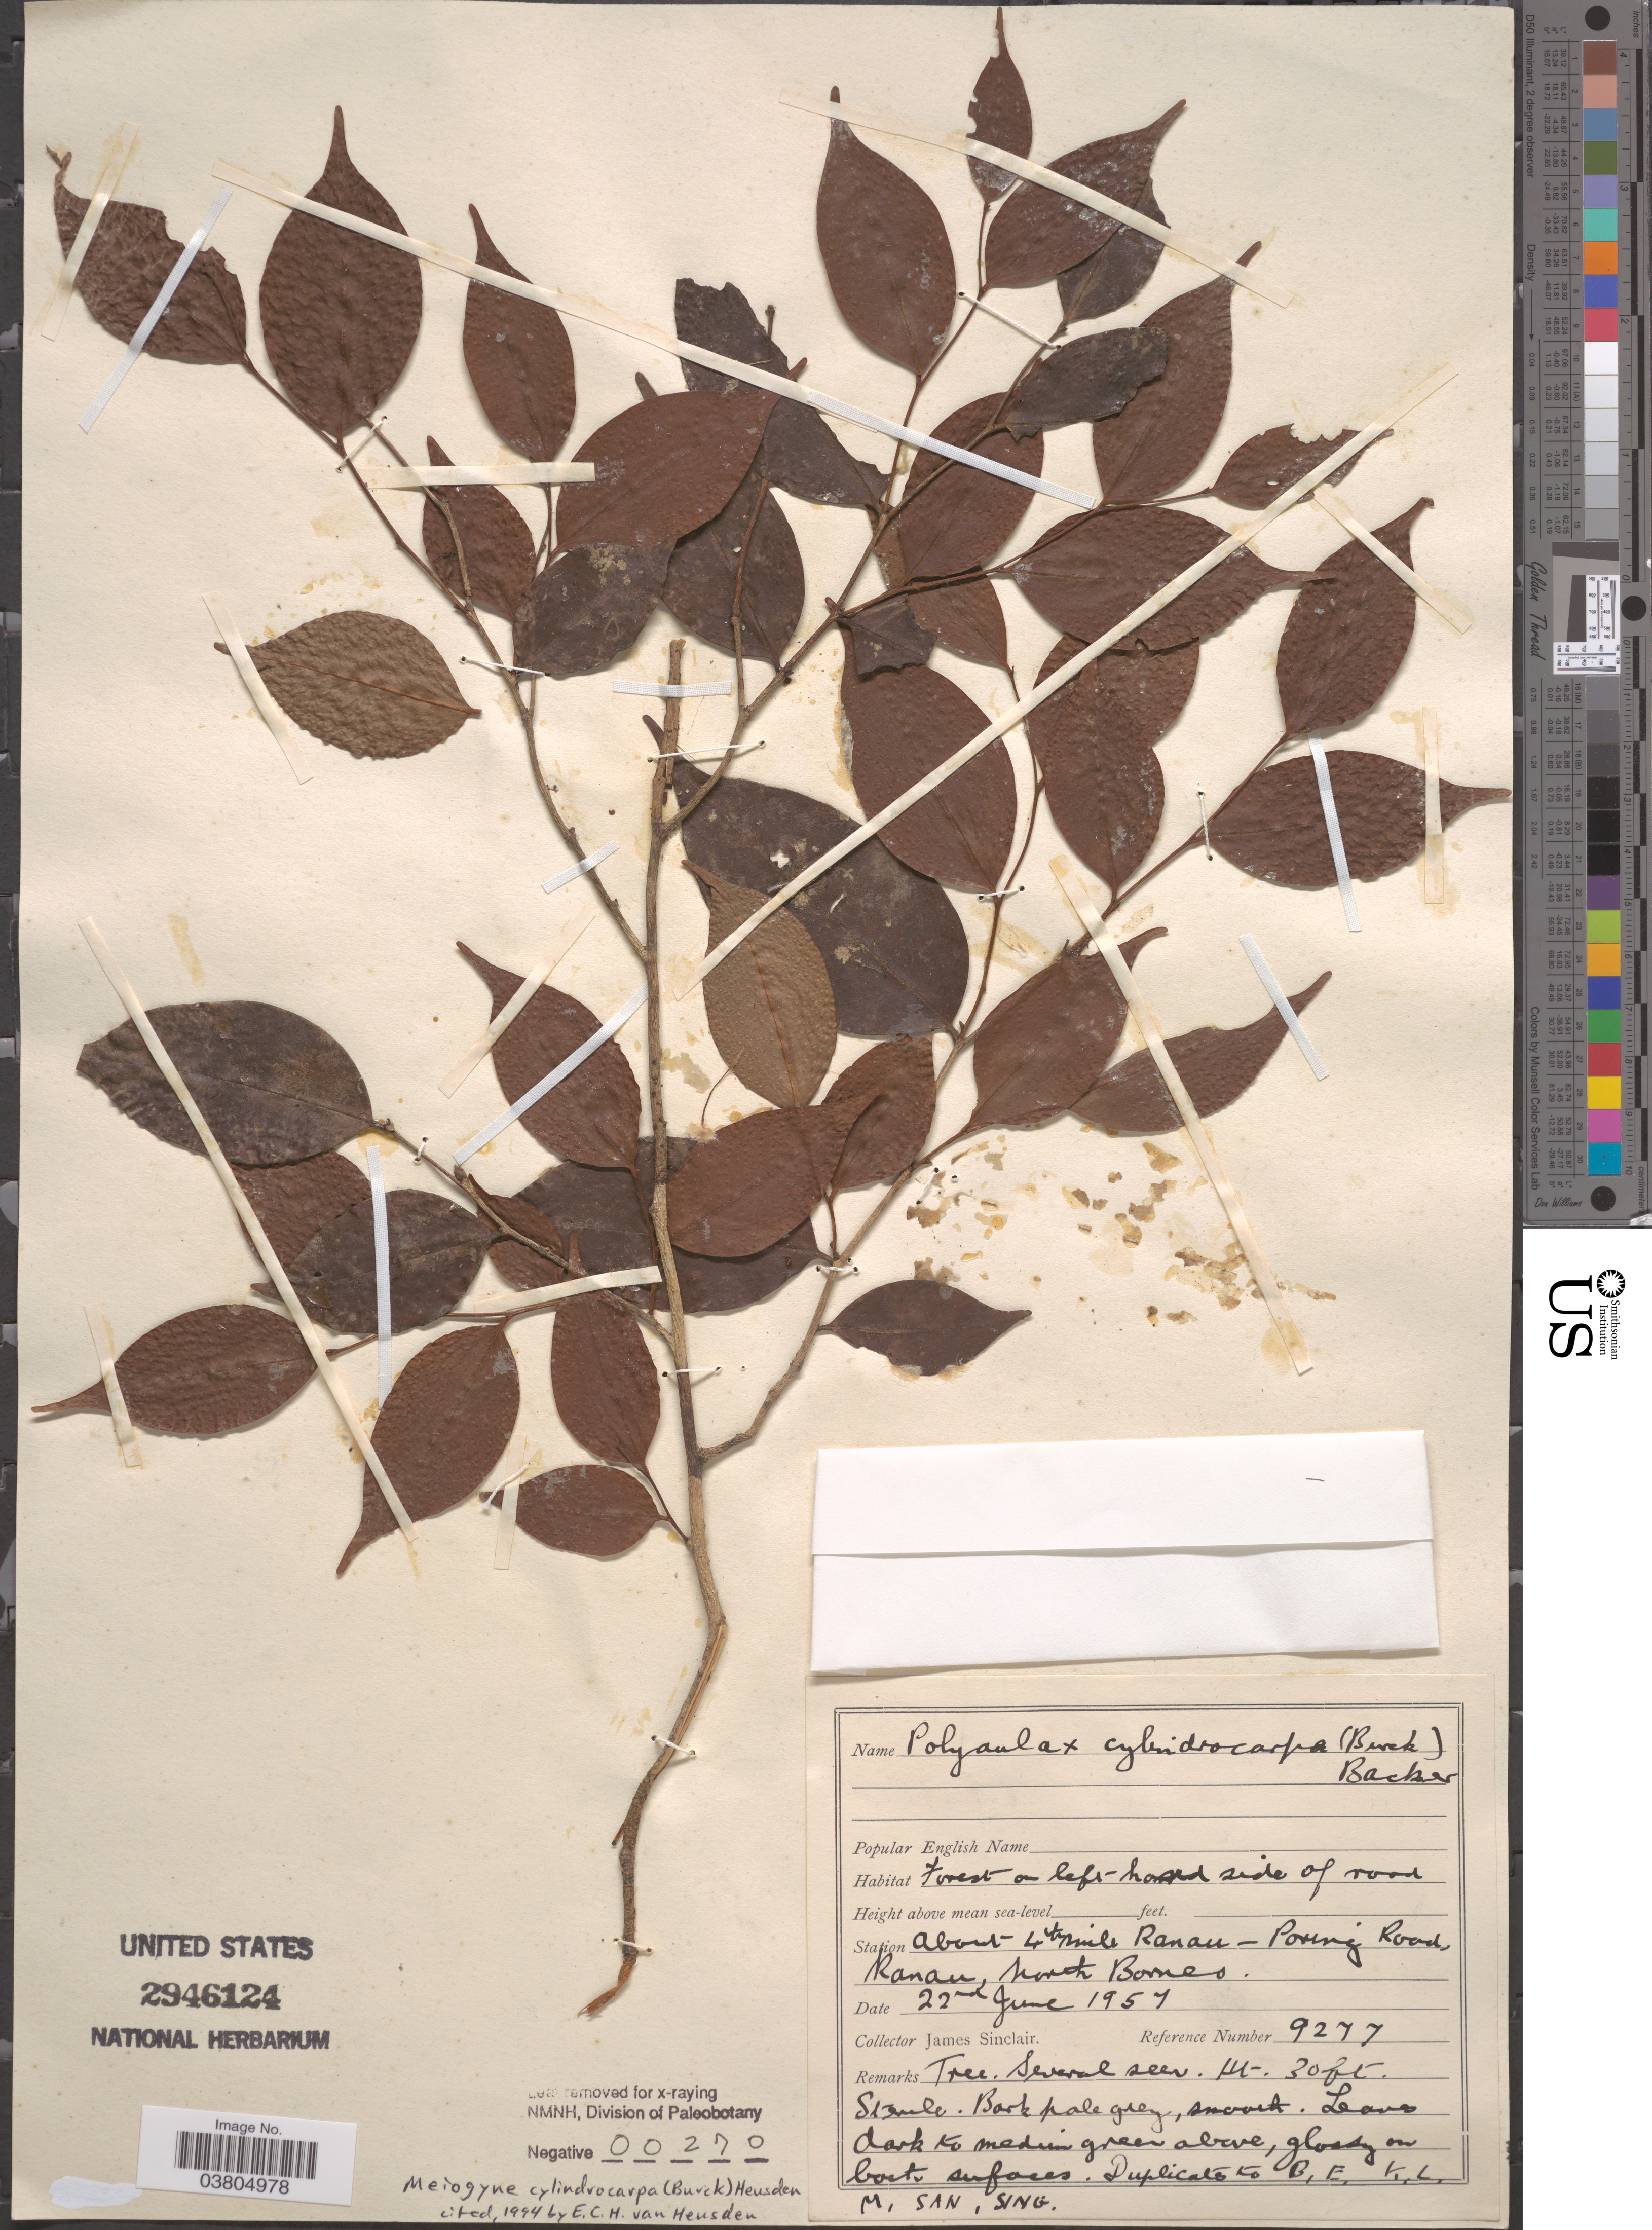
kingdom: Plantae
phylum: Tracheophyta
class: Magnoliopsida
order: Magnoliales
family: Annonaceae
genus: Meiogyne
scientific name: Meiogyne cylindrocarpa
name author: (Burck) Van Huesden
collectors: J. Sinclair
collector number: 9277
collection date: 1957-06-22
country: Malaysia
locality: Forest on left hand side of road. Station about 4th mile Ranau- Potting [interpreted] Road, Ranau, North Borneo.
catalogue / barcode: US 2946124